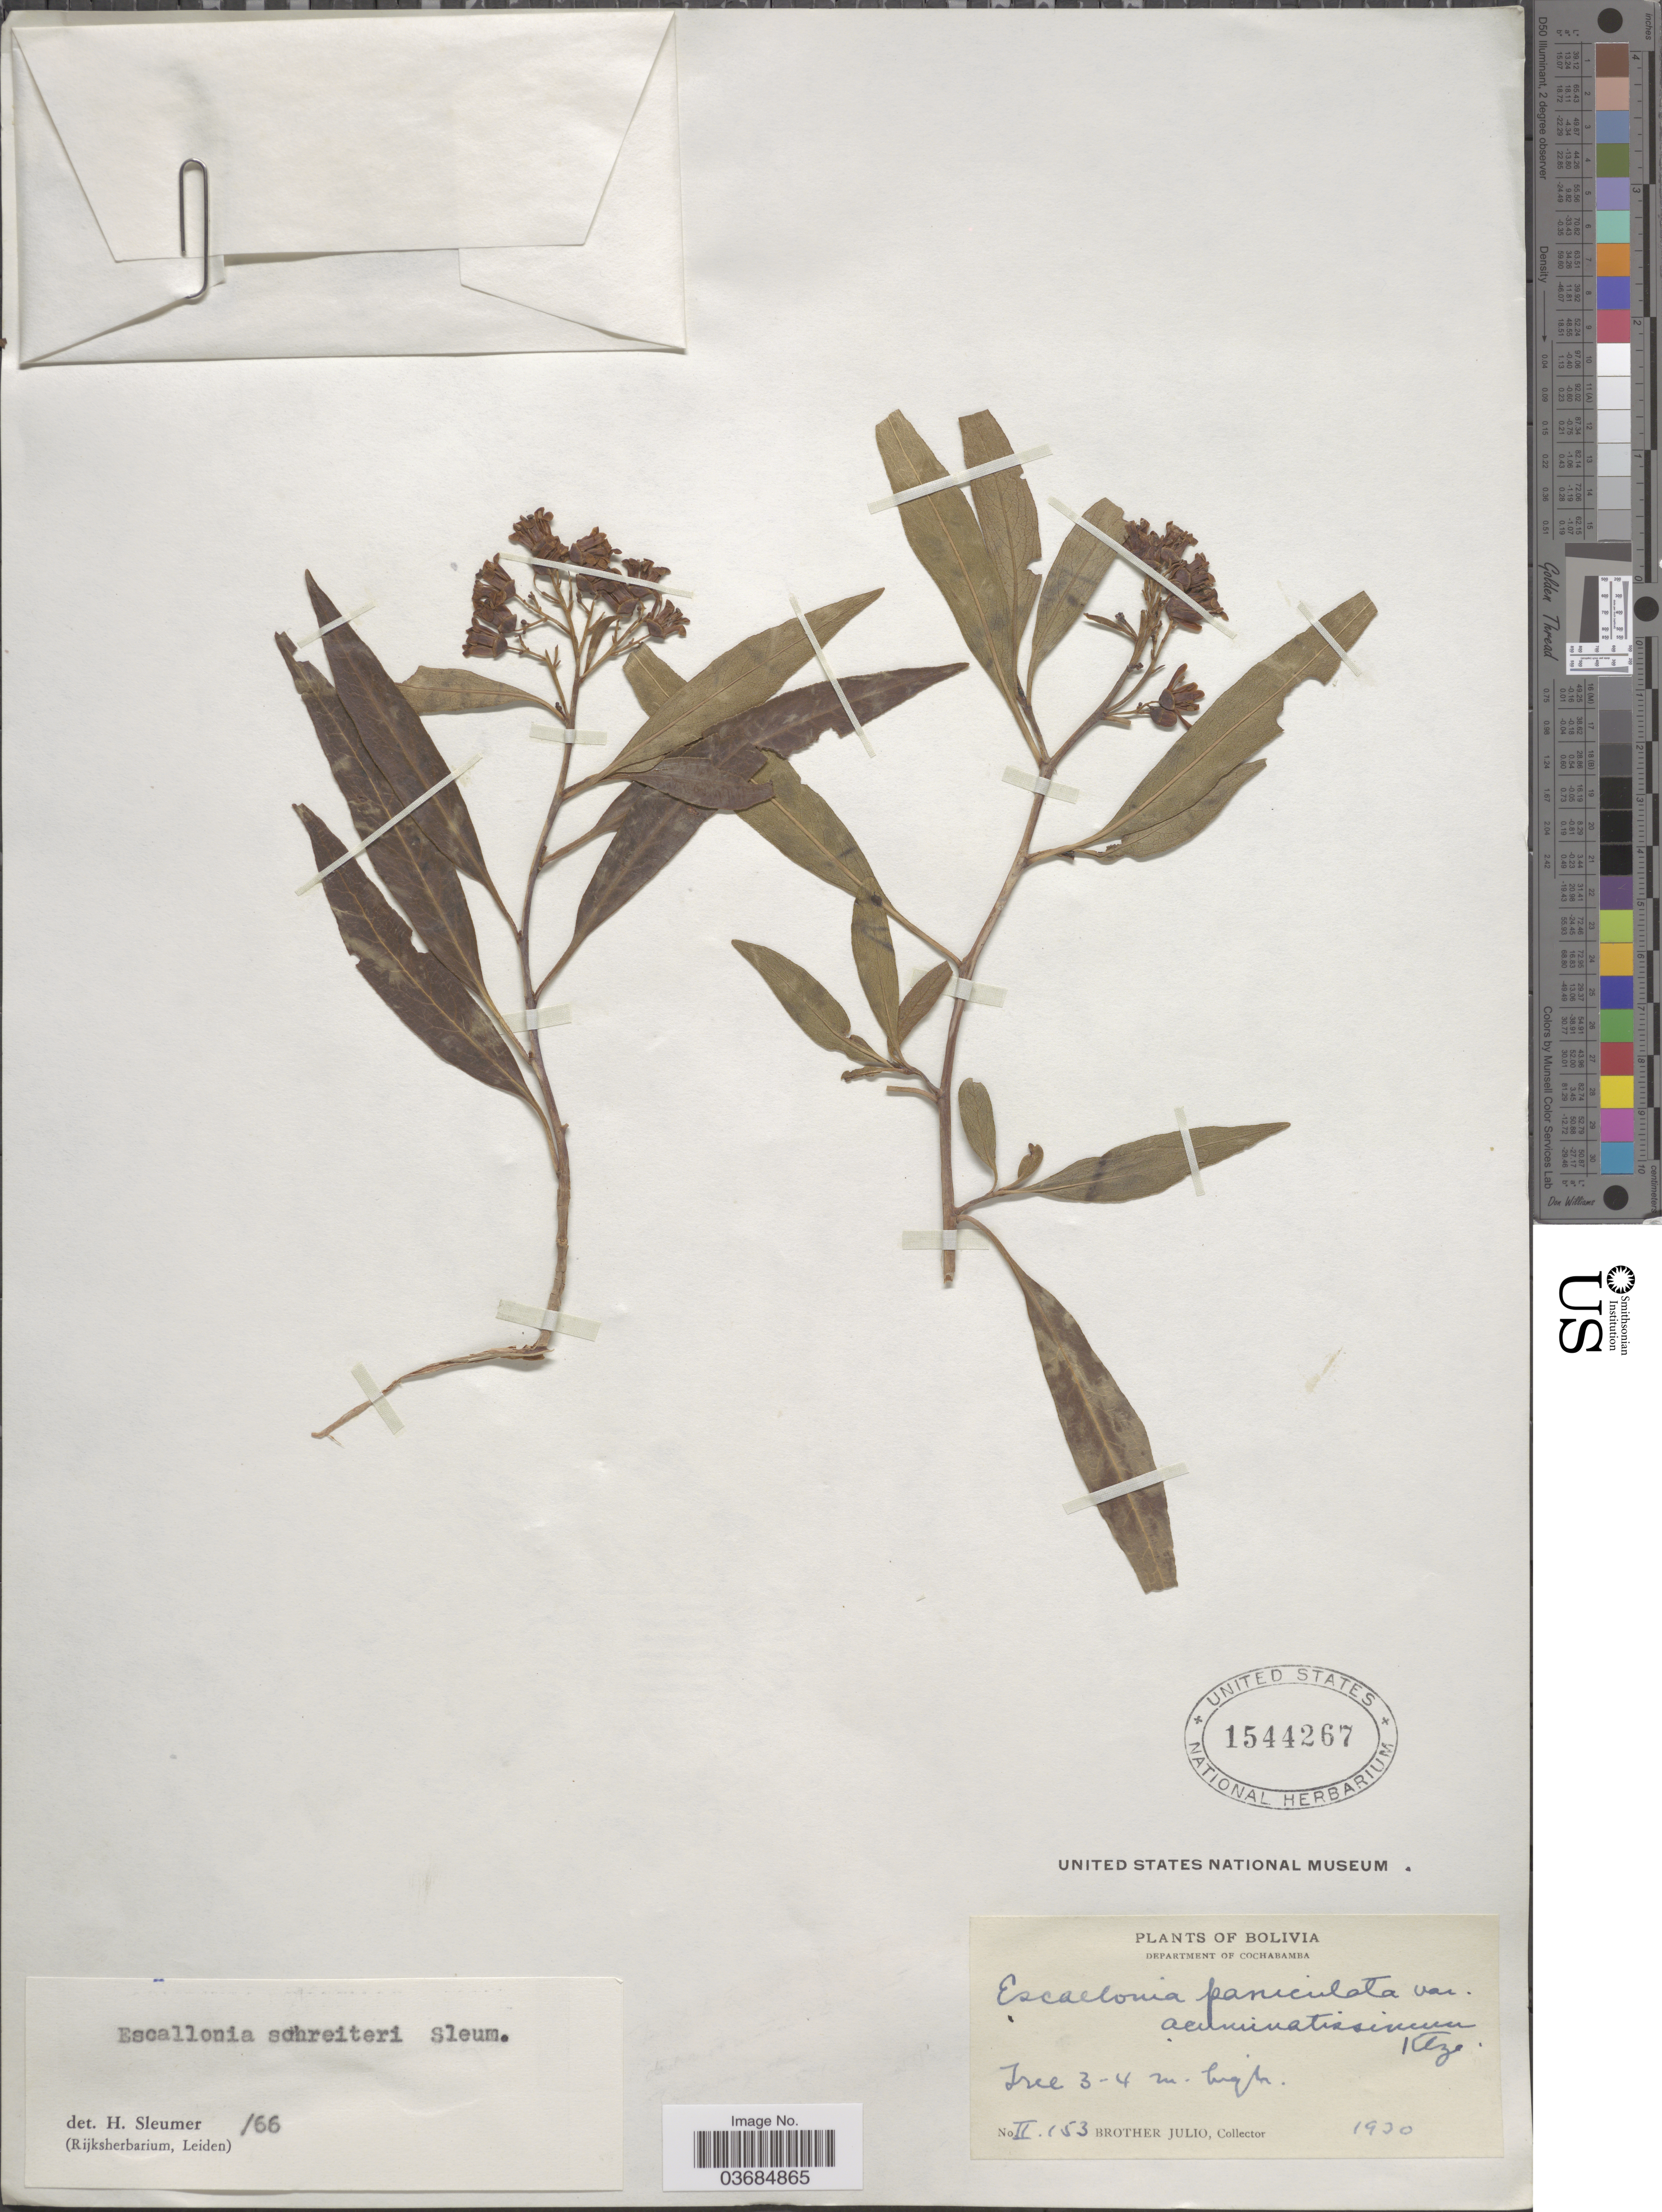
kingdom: Plantae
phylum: Tracheophyta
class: Magnoliopsida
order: Escalloniales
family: Escalloniaceae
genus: Escallonia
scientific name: Escallonia schreiteri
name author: Sleumer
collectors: Bro. Julio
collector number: II153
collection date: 1930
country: Bolivia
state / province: Cochabamba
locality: Department of Cochabamba.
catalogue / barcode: US 1544267